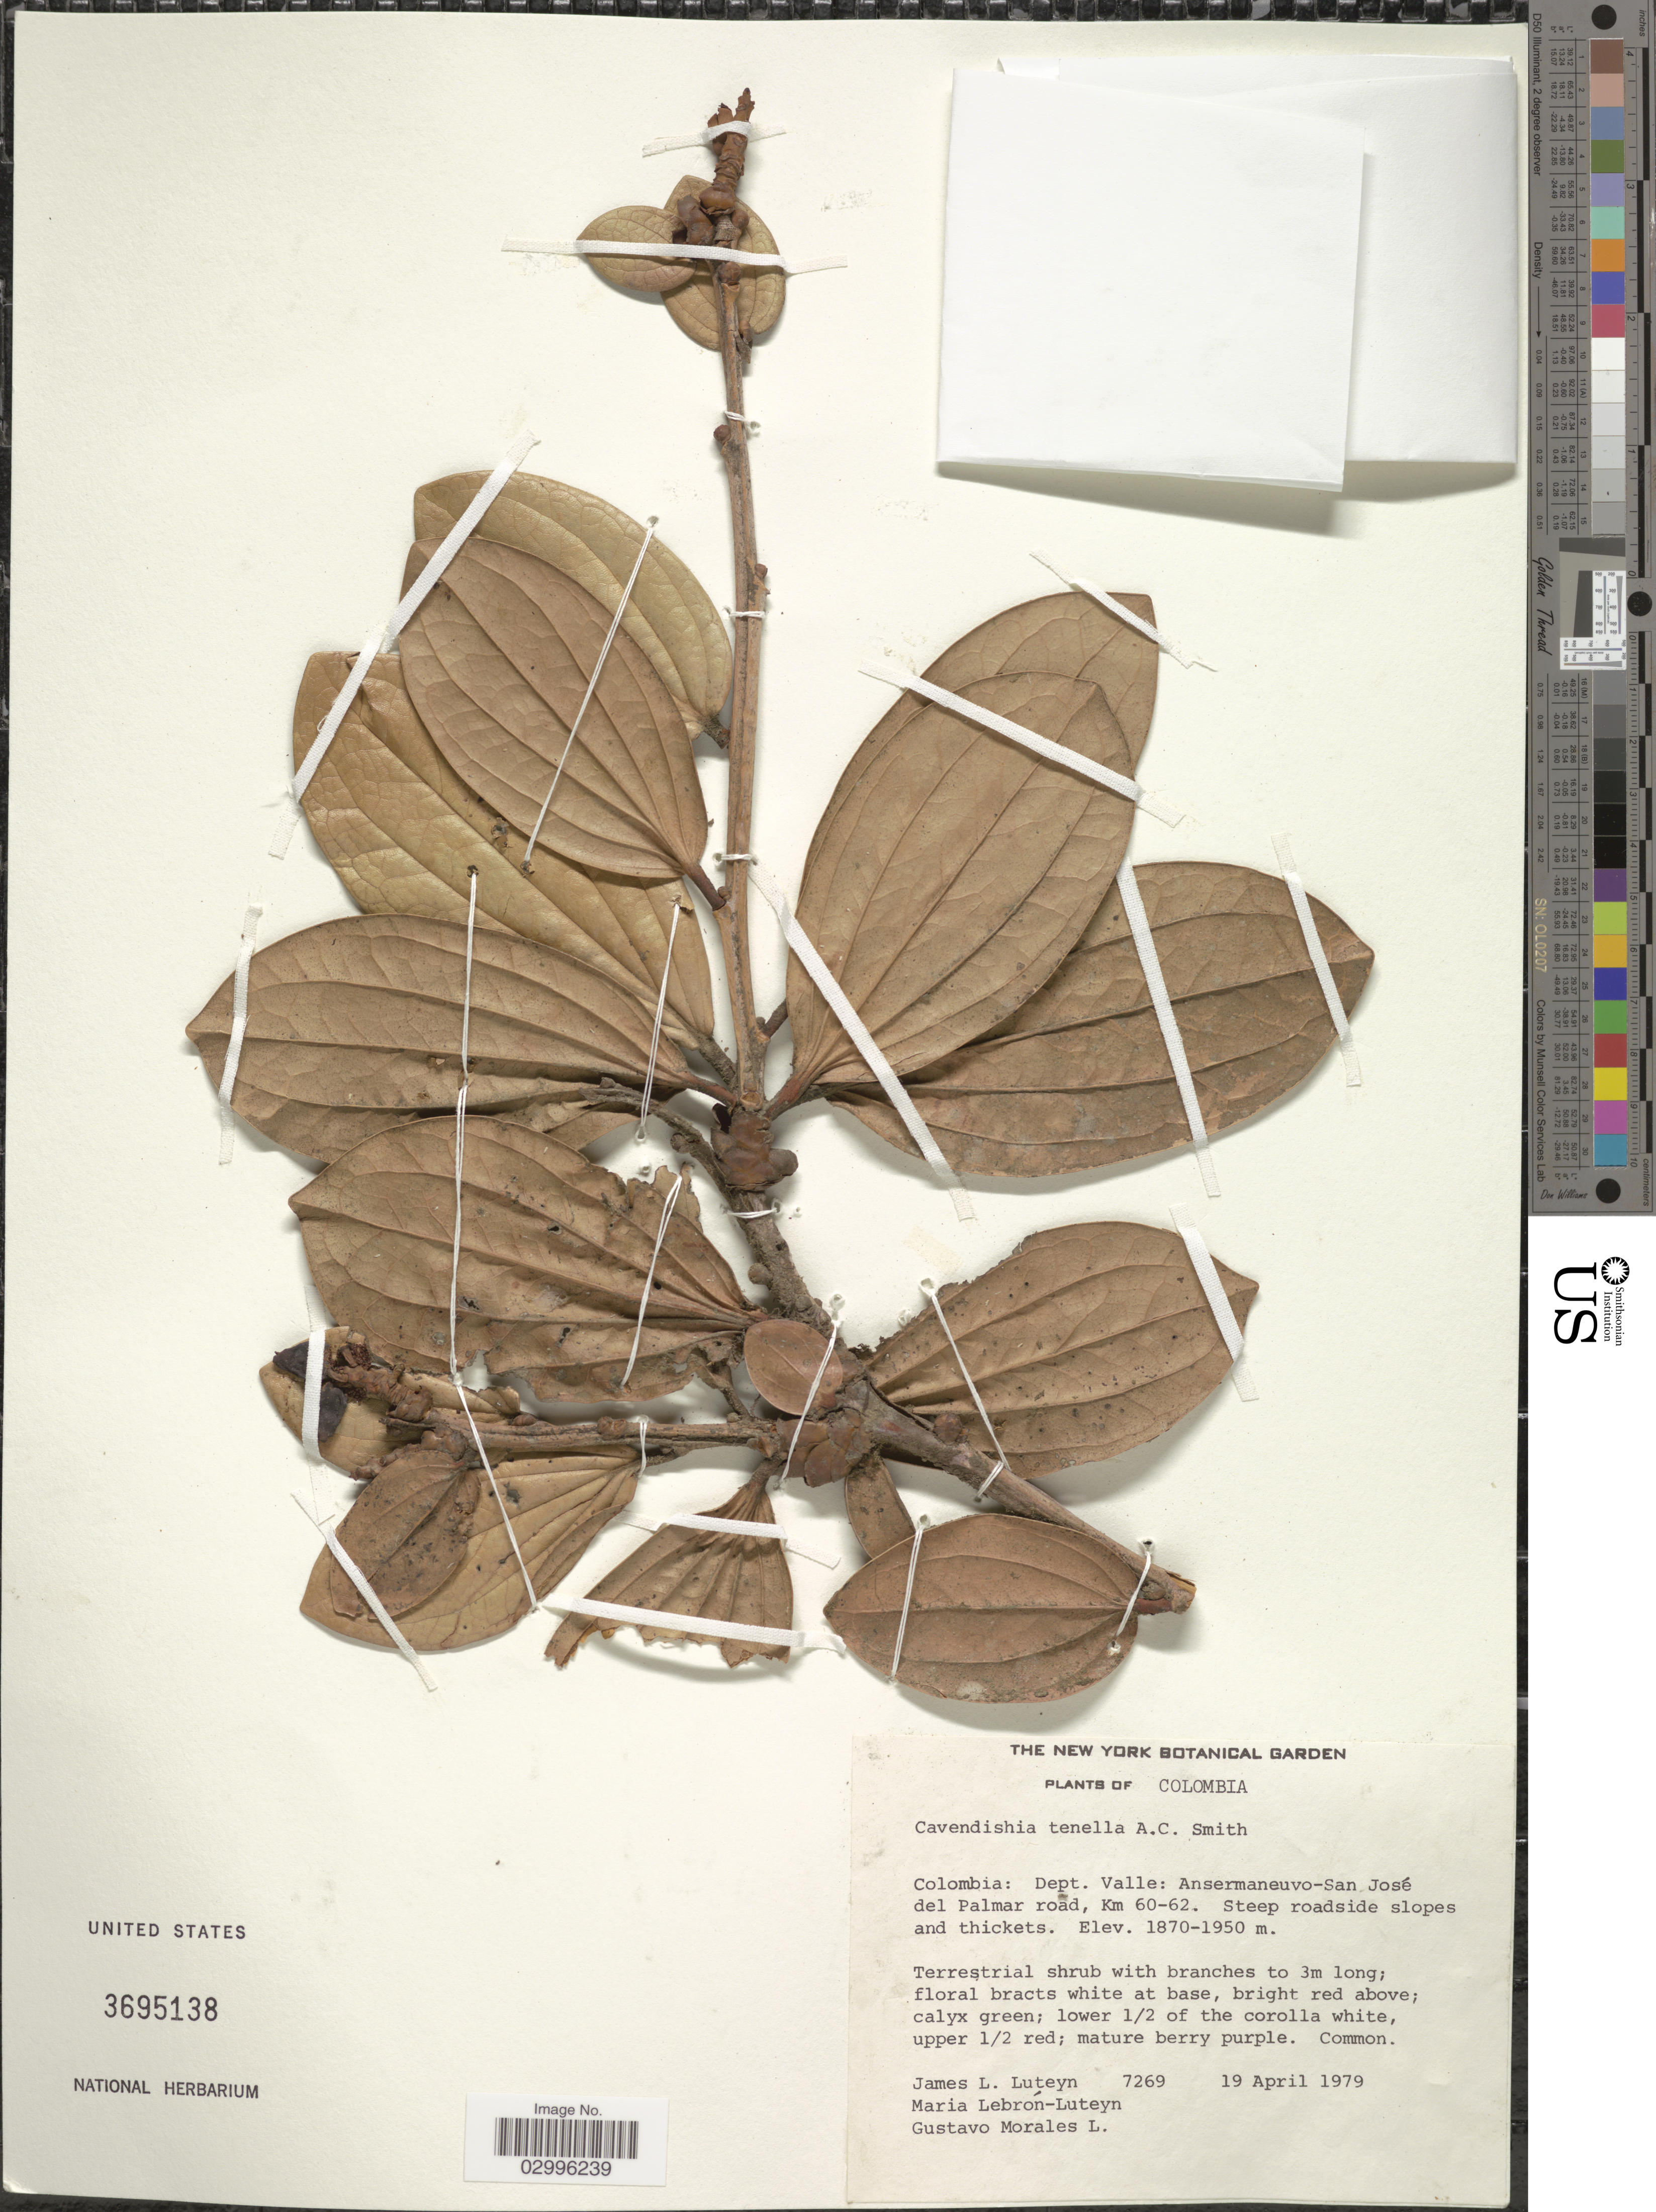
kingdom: Plantae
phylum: Tracheophyta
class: Magnoliopsida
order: Ericales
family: Ericaceae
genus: Cavendishia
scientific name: Cavendishia tenella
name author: A.C. Sm.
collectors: J. L. Luteyn, M. L. Lebrón-Luteyn & G. Morales L.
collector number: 7269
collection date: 1979-04-19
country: Colombia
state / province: Valle del Cauca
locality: Dept. Valle: Ansermaneuvo - San José del Palmar road, Km 60-62.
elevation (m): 1870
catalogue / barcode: US 3695138